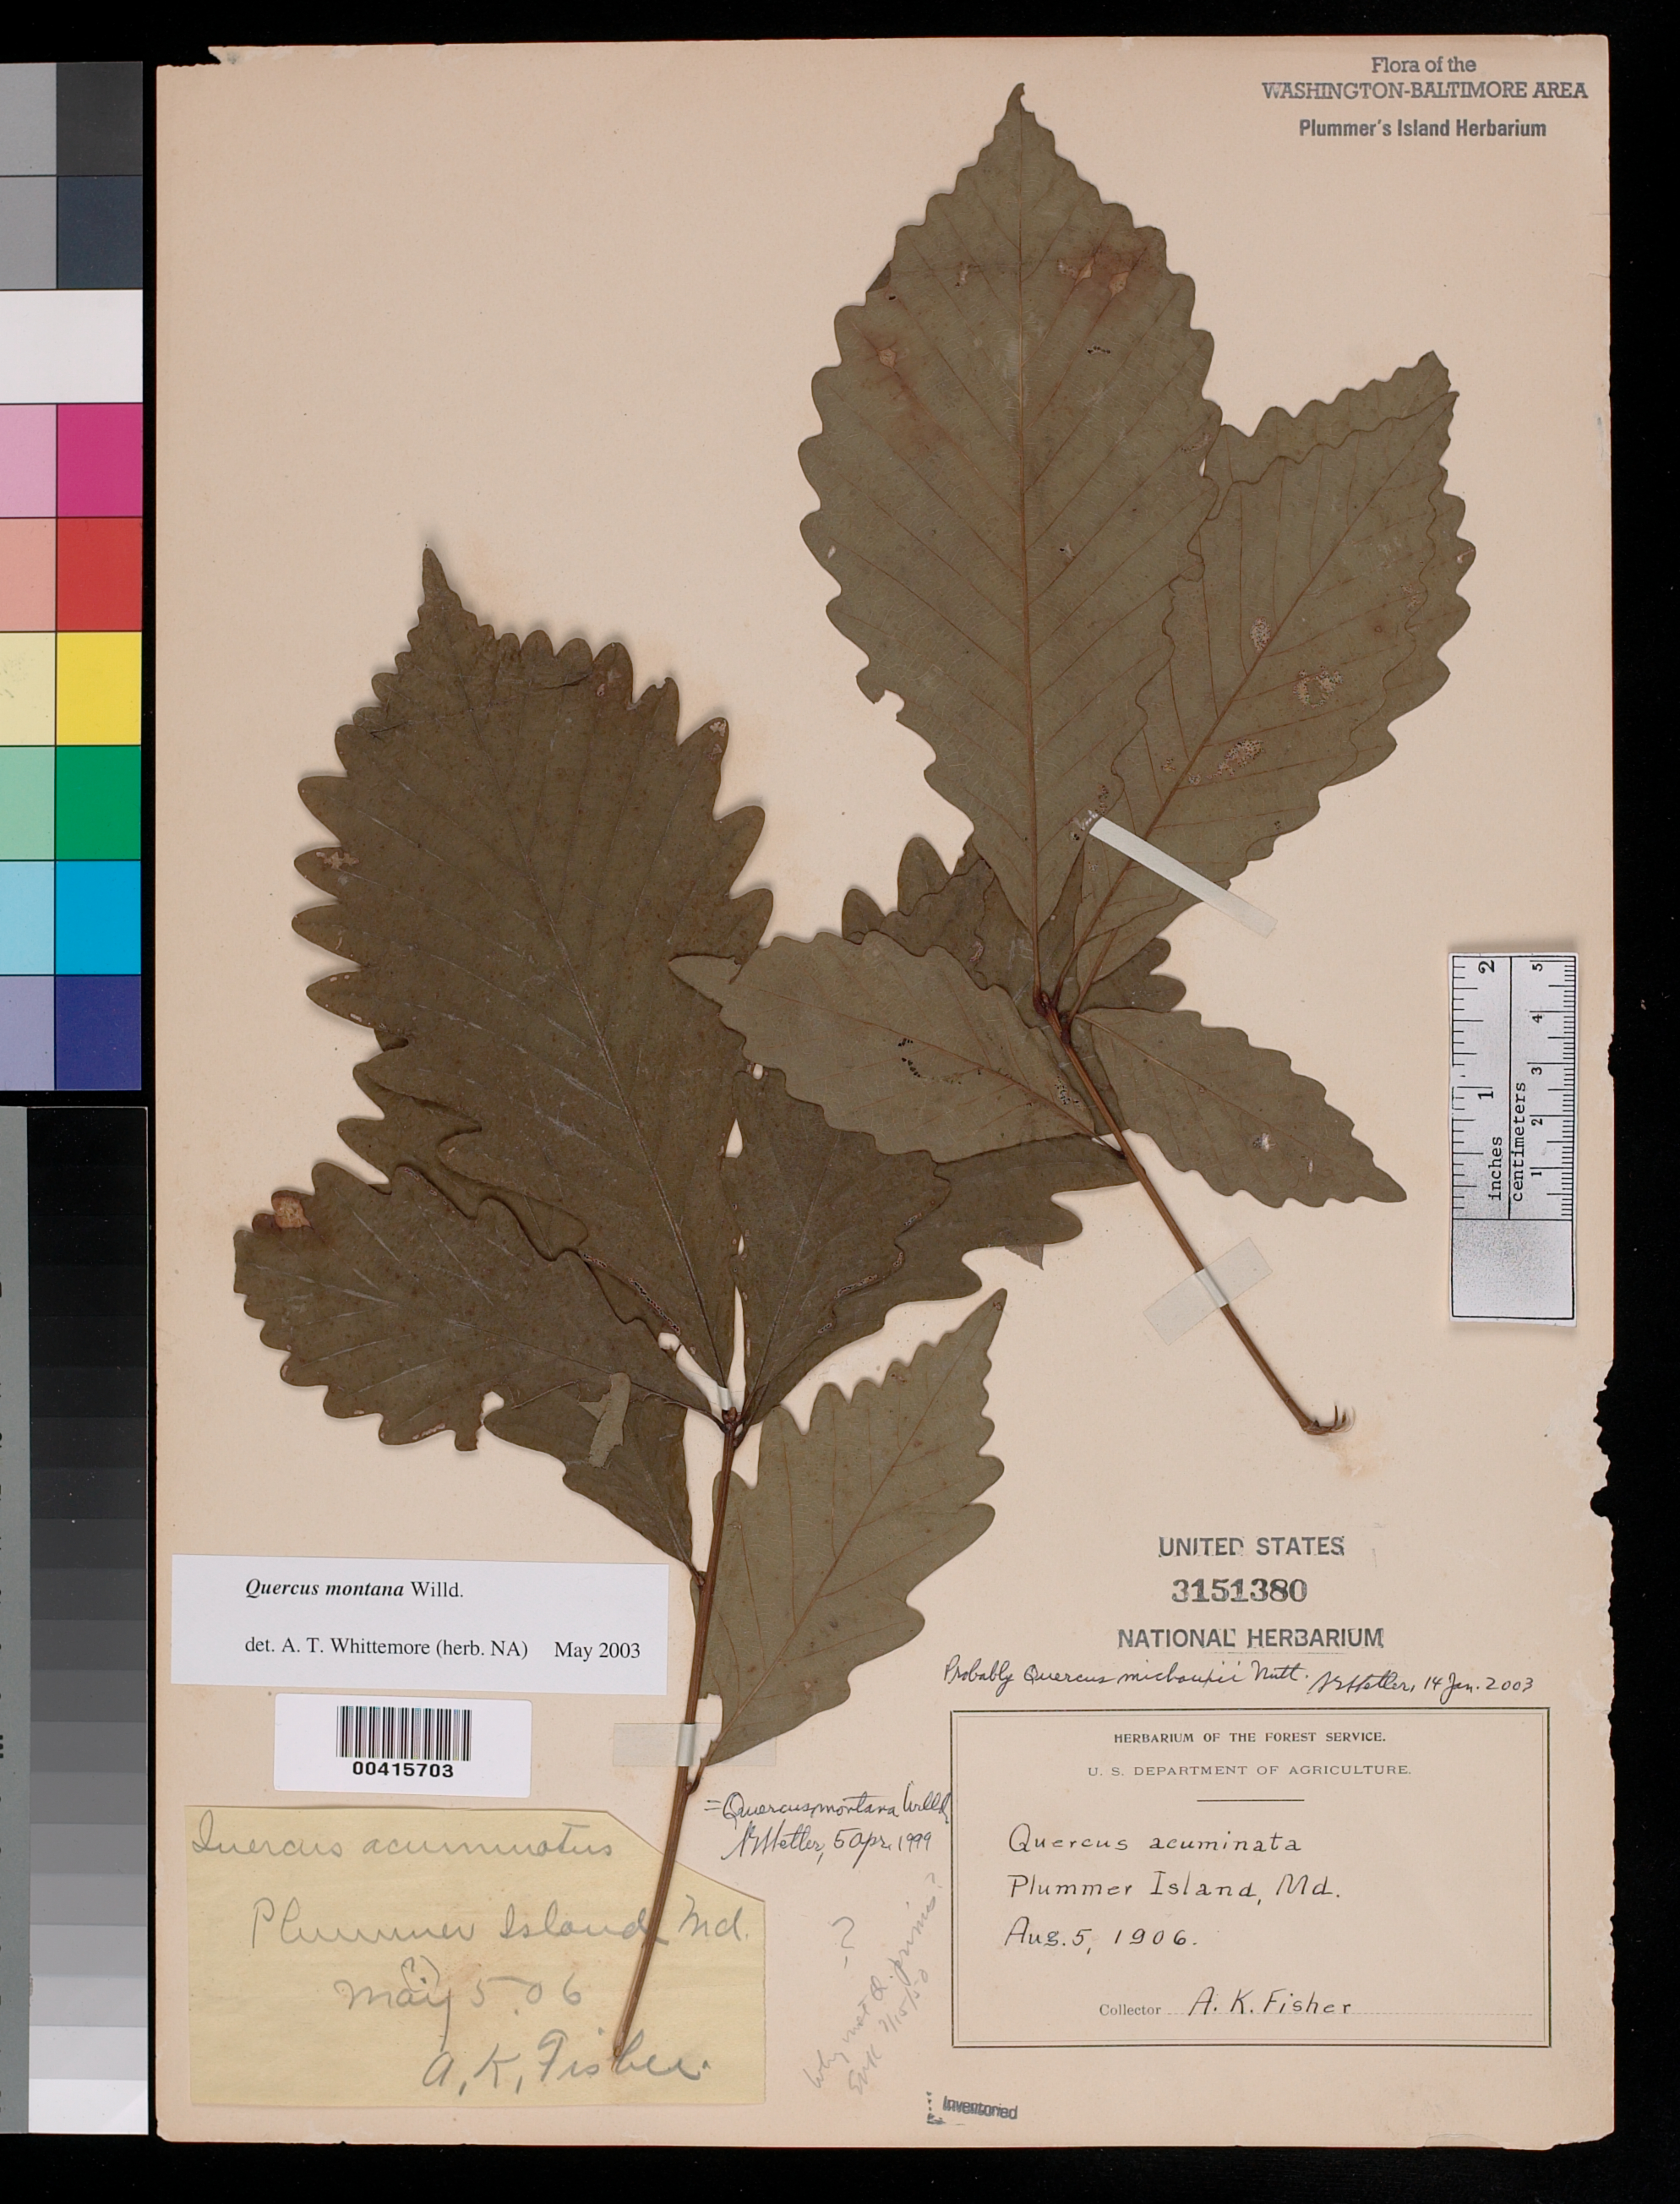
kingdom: Plantae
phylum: Tracheophyta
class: Magnoliopsida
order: Fagales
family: Fagaceae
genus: Quercus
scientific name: Quercus montana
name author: Willd.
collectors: A. K. Fisher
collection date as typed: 05 Aug 1906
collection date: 1906-08-05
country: United States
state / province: Maryland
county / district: Montgomery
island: Plummers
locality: Plummer's Island Plummers Island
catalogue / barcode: US 3151380